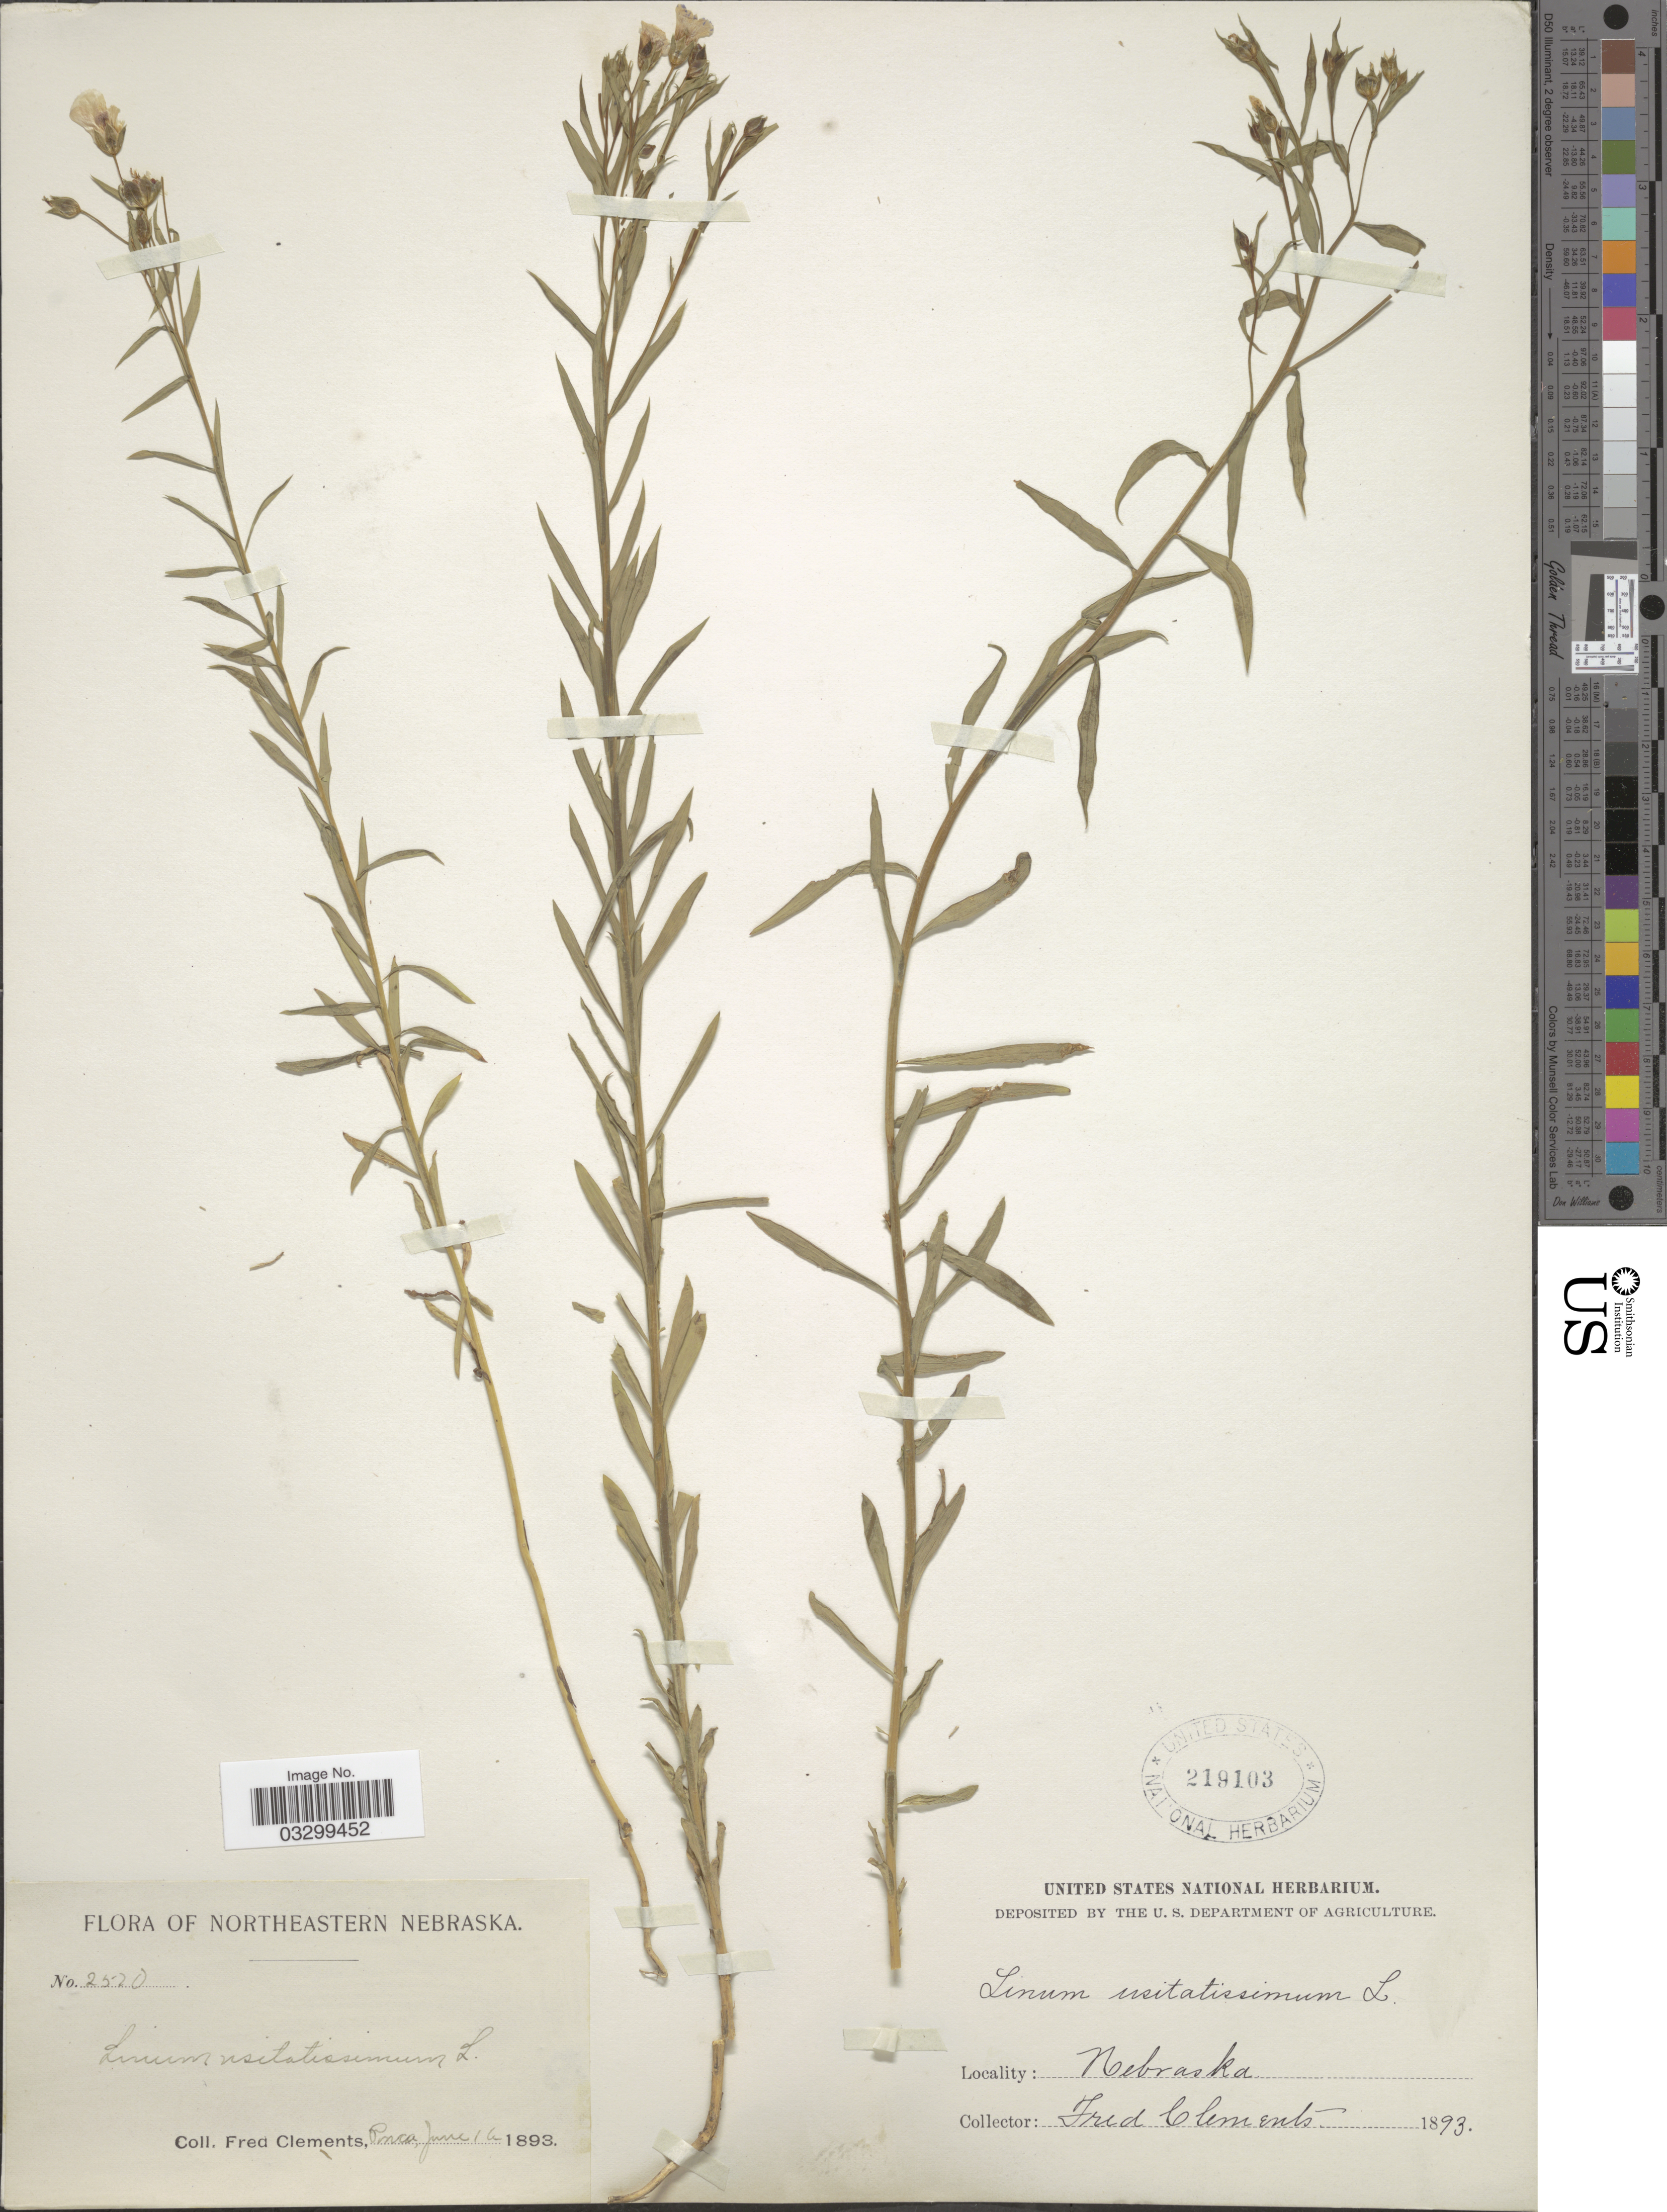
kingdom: Plantae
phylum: Tracheophyta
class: Magnoliopsida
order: Malpighiales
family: Linaceae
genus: Linum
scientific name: Linum usitatissimum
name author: L.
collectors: F. Clements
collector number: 2520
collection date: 1893-06-16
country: United States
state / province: Nebraska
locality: Northeastern Nebraska. Ponca.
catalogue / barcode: US 219103